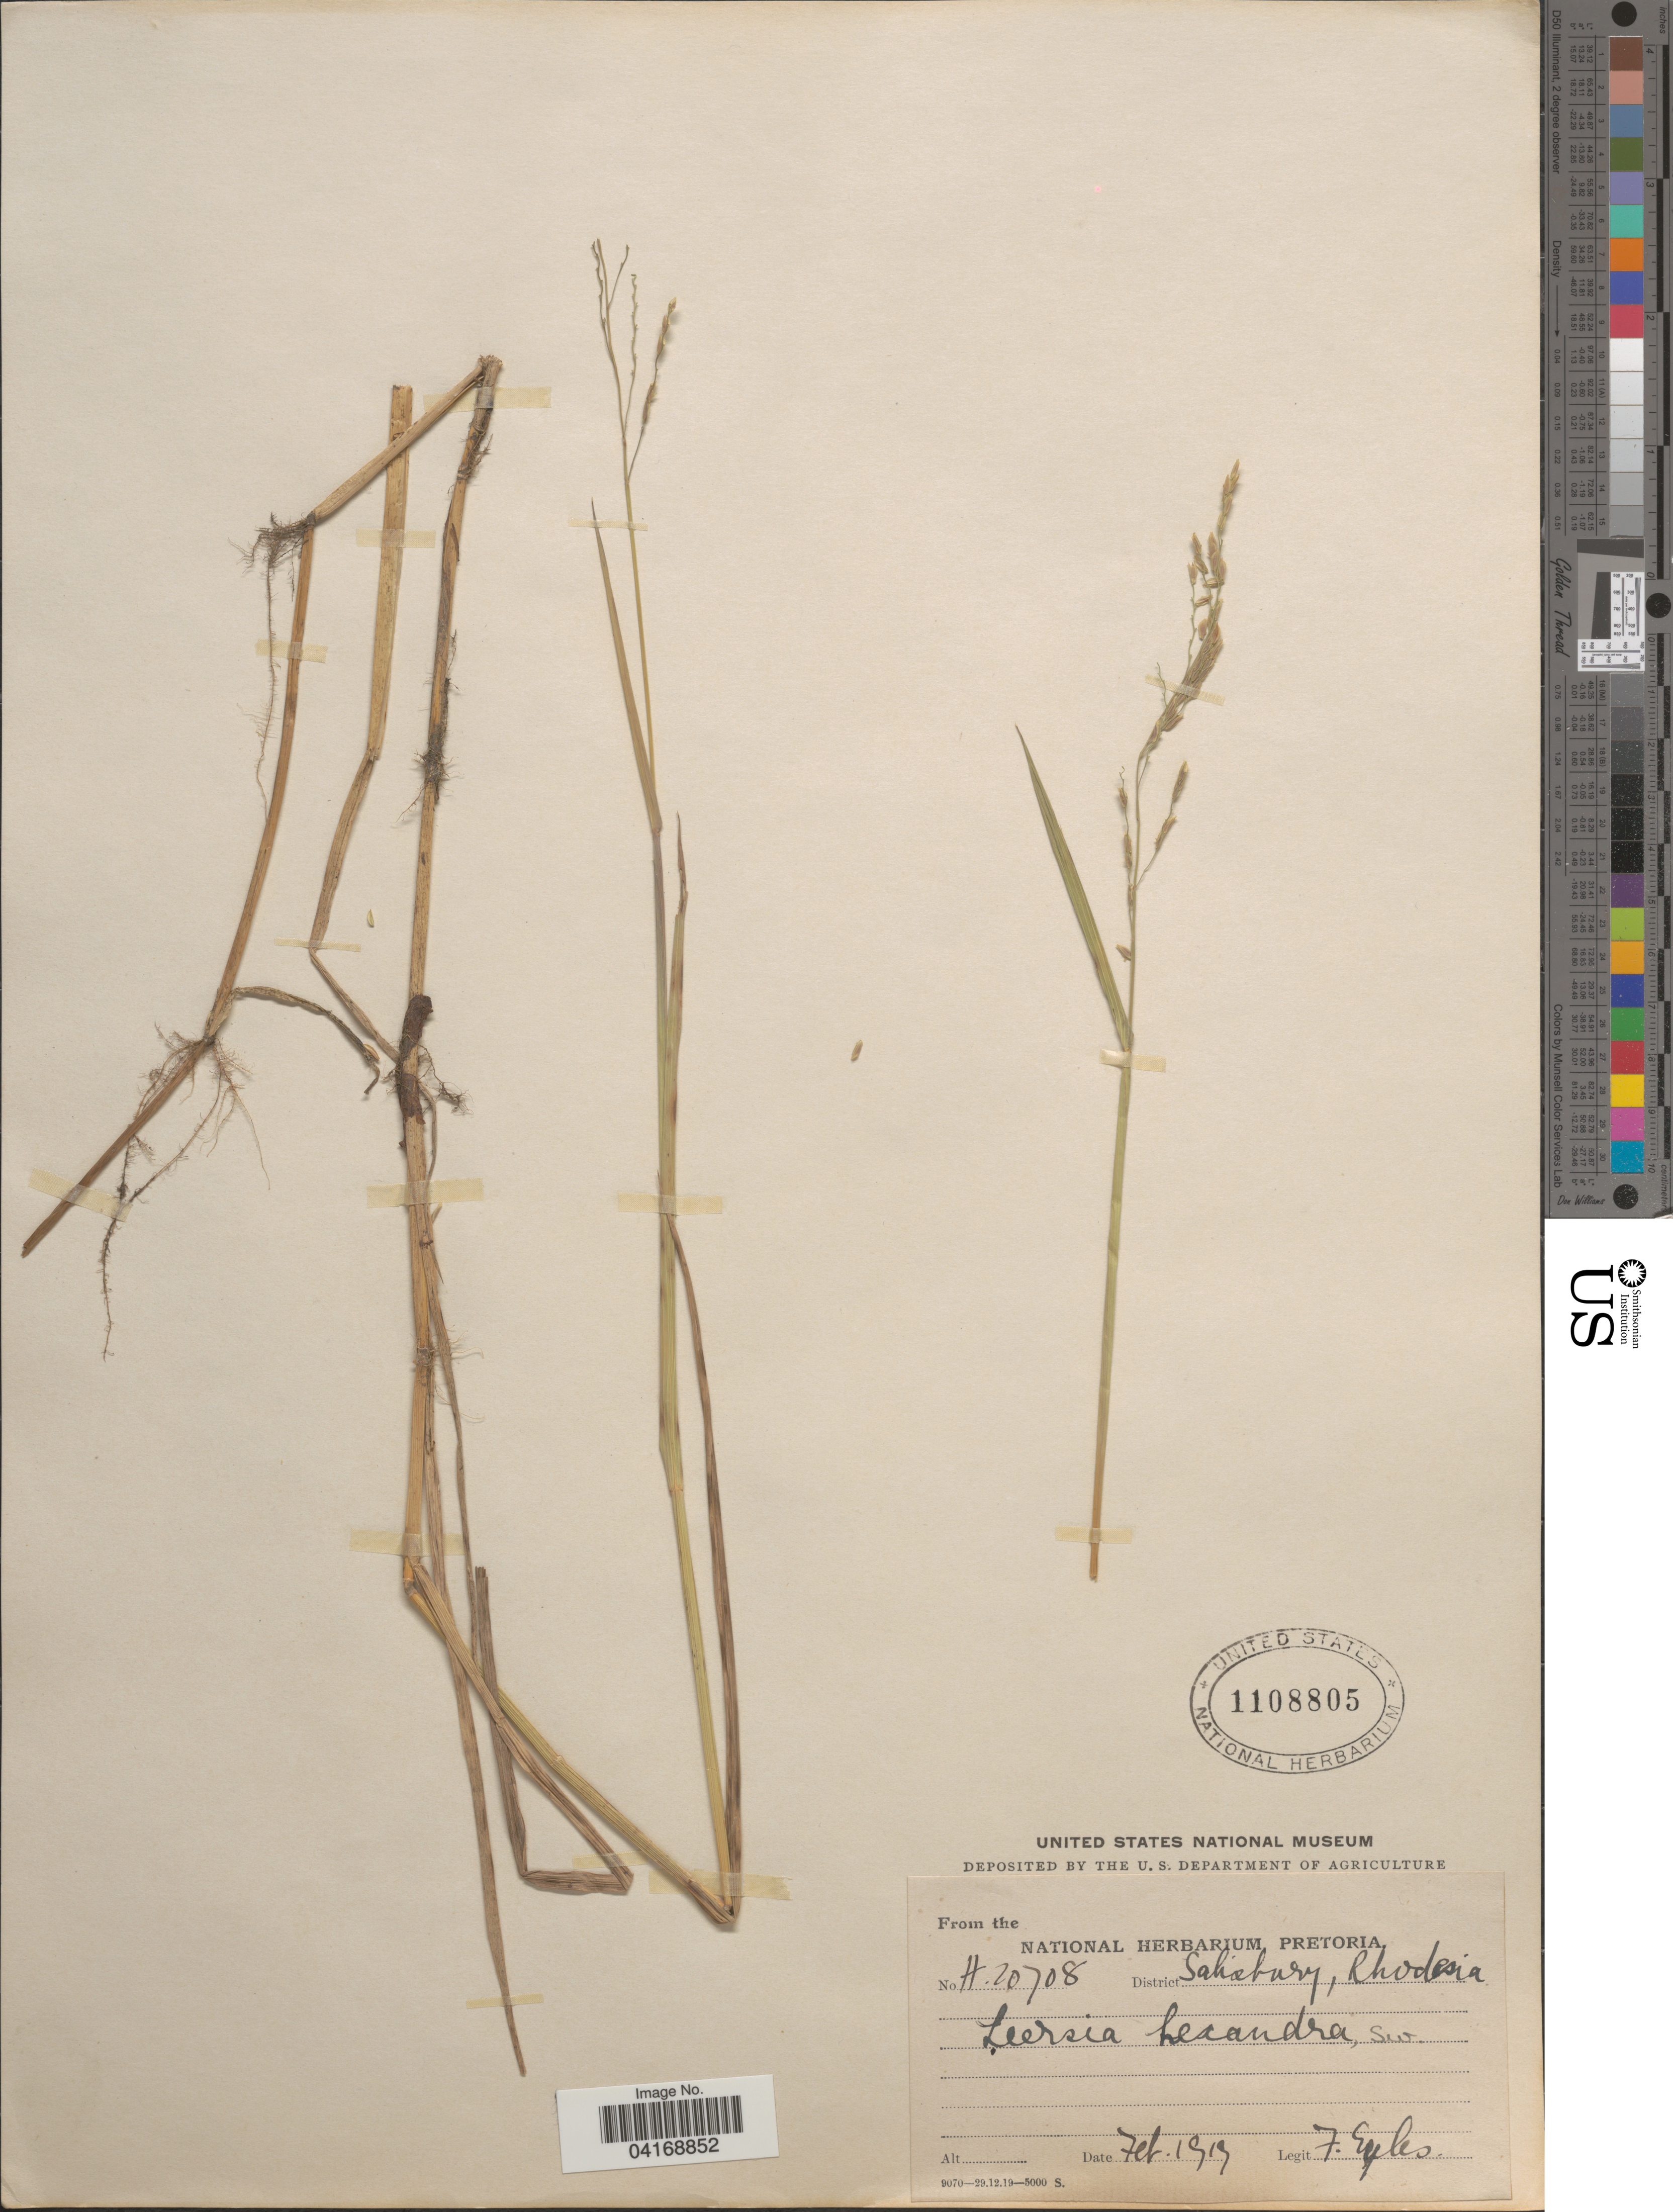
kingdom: Plantae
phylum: Tracheophyta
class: Liliopsida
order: Poales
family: Poaceae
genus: Leersia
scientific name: Leersia hexandra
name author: Sw.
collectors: F. Eyles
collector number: H.20708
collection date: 1919-02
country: Zimbabwe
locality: District: Salisbury, Rhodesia.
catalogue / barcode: US 1108805